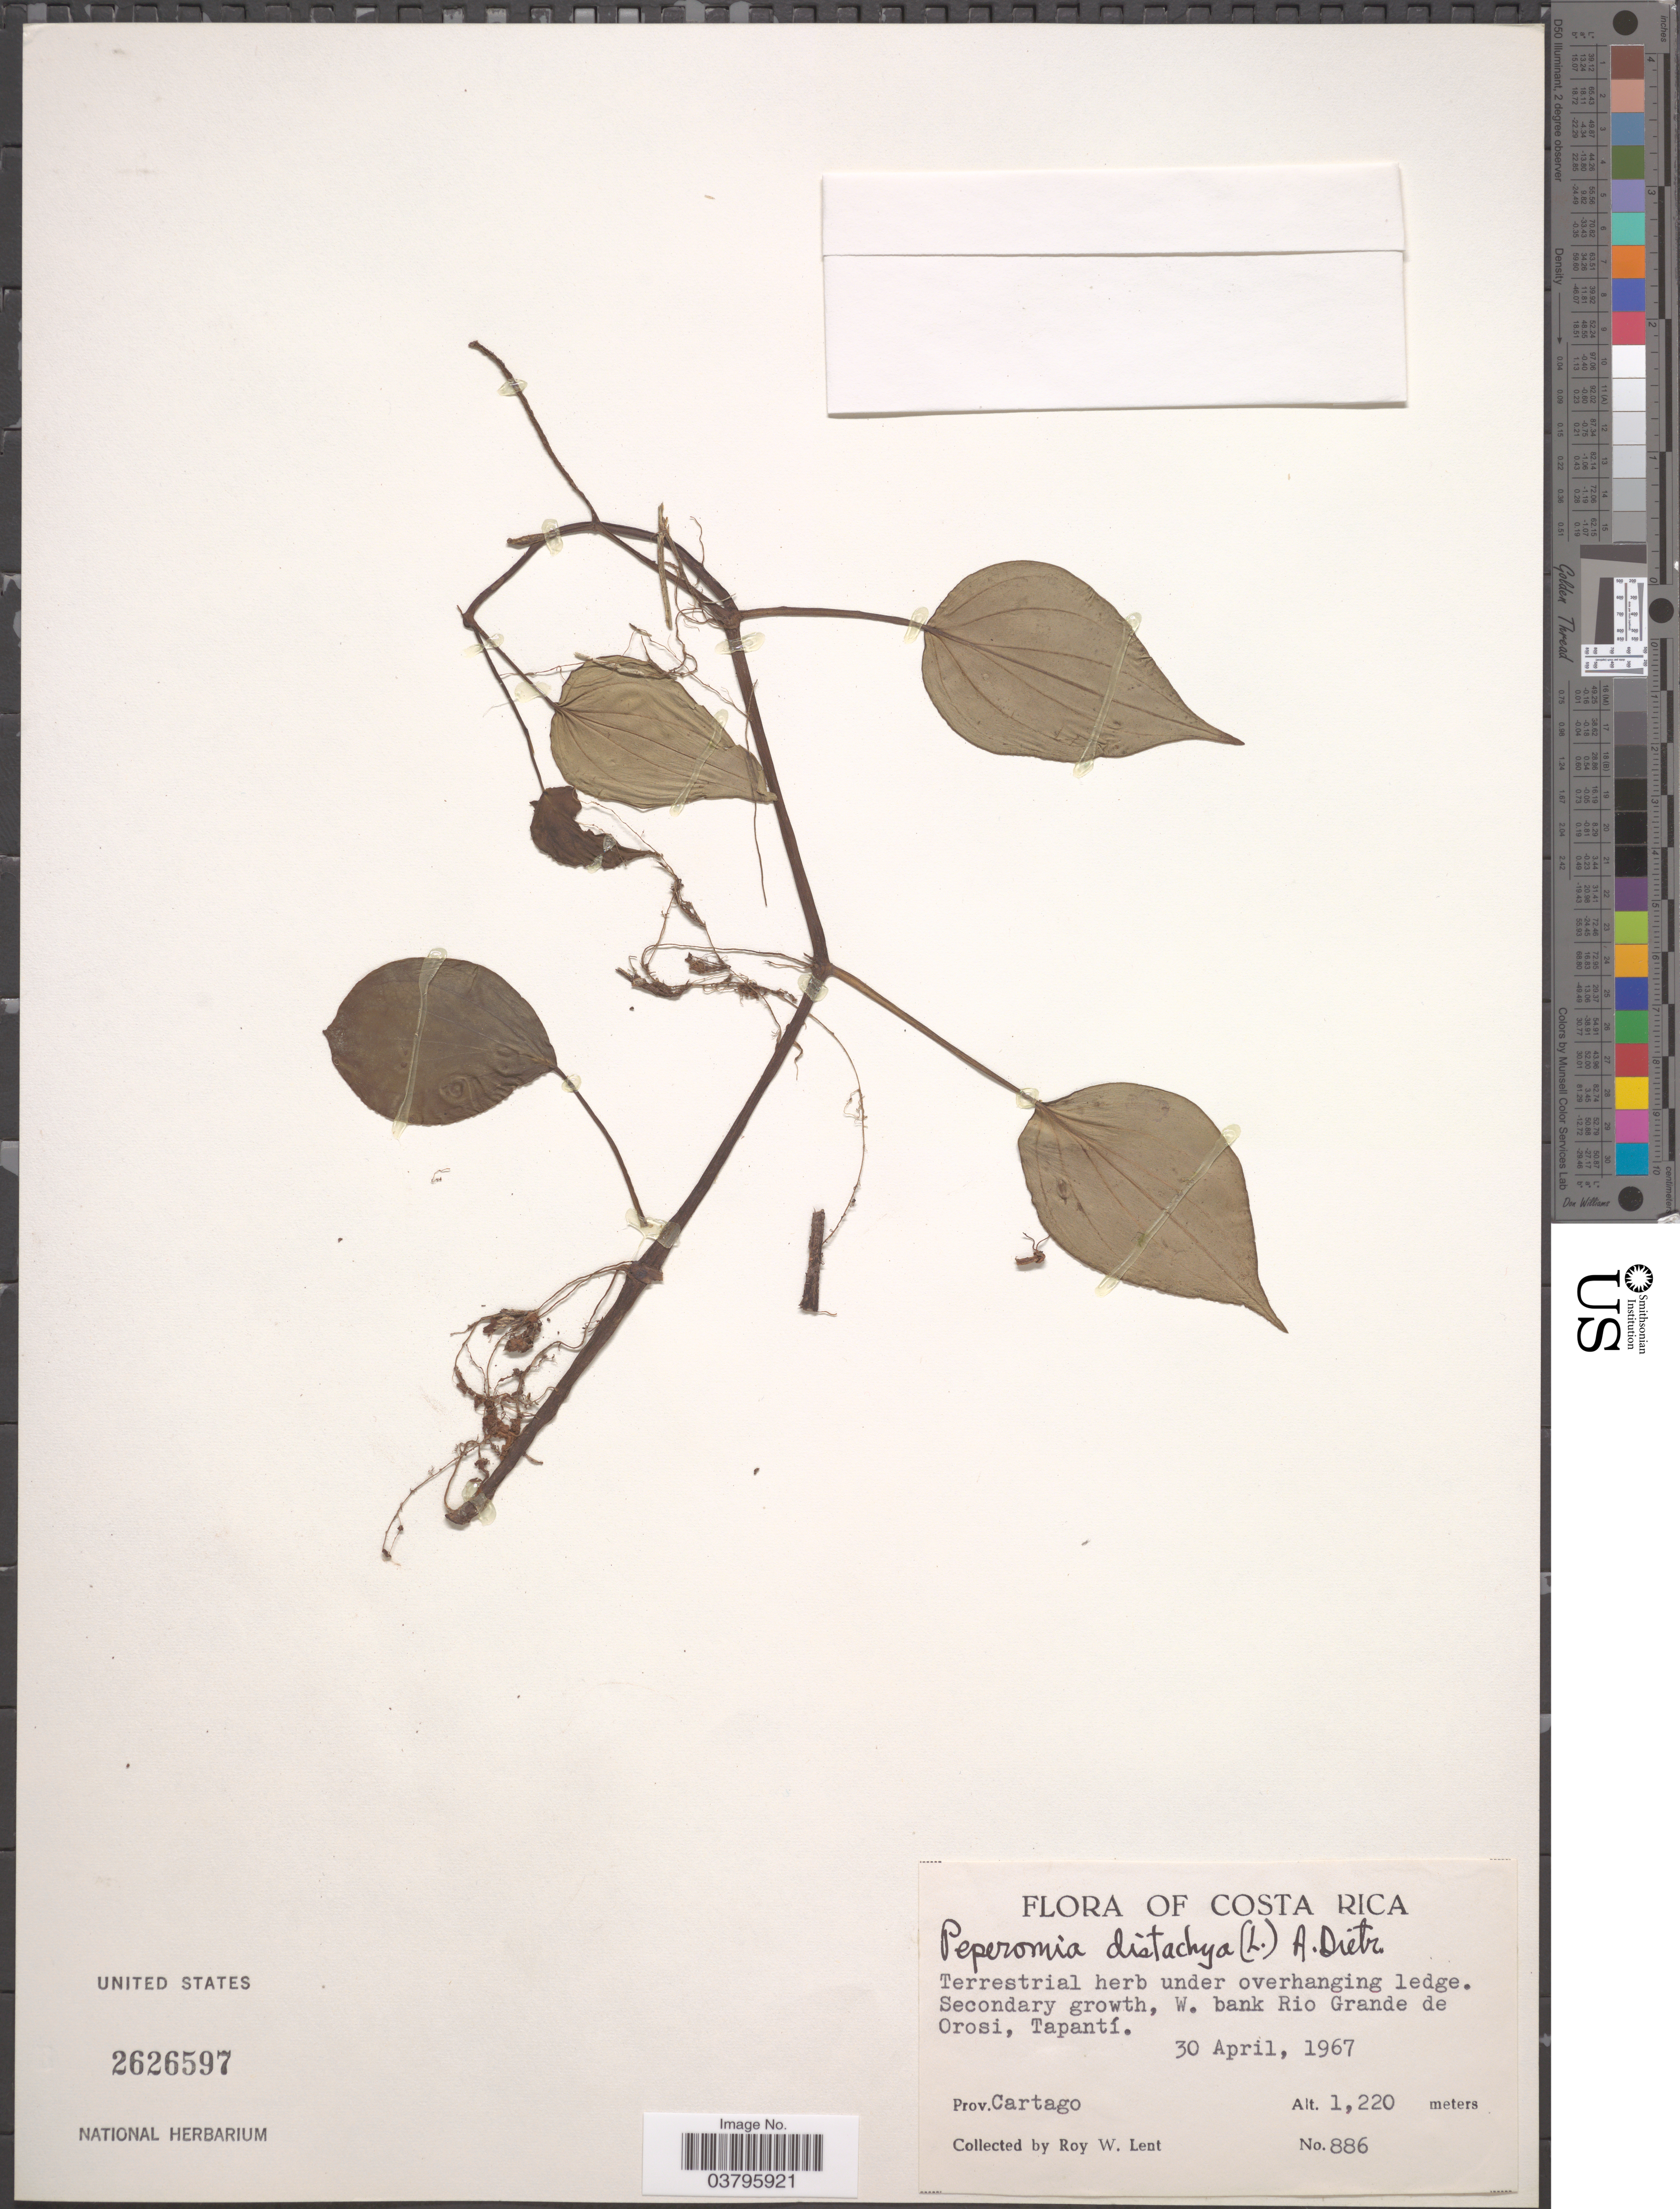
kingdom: Plantae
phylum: Tracheophyta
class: Magnoliopsida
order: Piperales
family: Piperaceae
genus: Peperomia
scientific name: Peperomia calvicaulis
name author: C. DC.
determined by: Jiménez, José Estaban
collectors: R. W. Lent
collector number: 886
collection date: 1967-04-30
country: Costa Rica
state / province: Cartago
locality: W. bank Rio Grande de Orosi, Tapantí.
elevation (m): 1220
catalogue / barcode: US 2626597